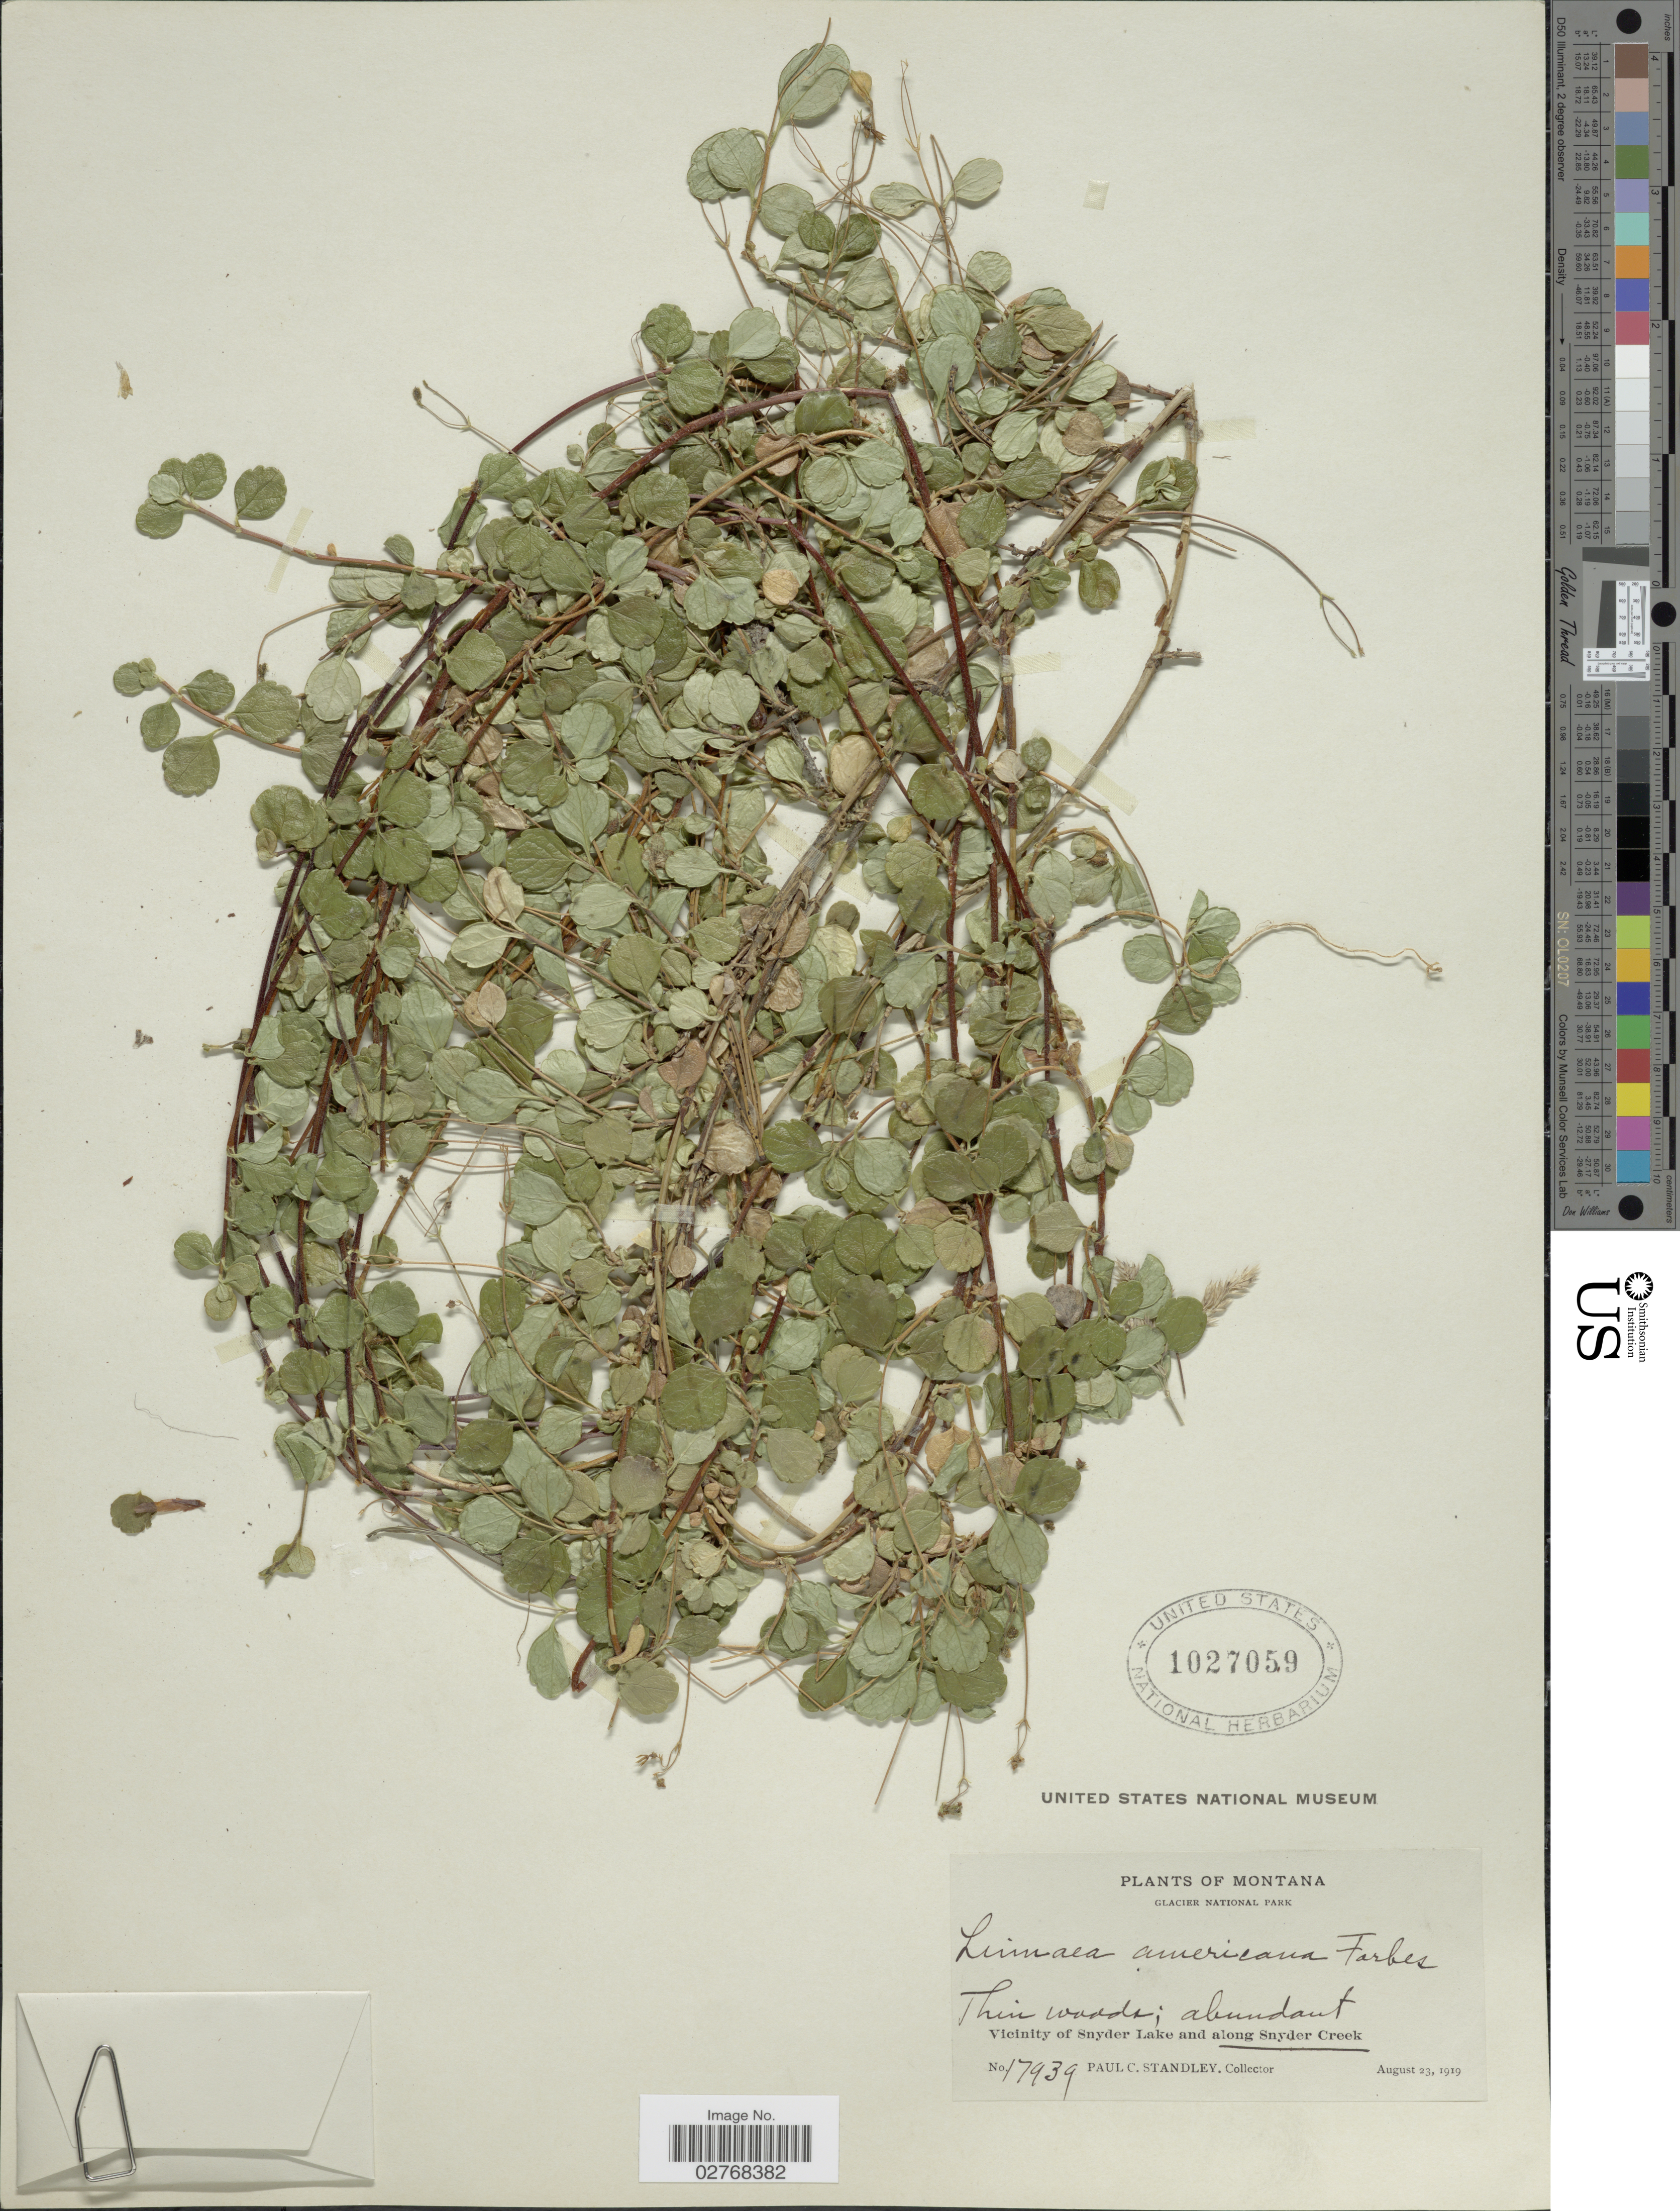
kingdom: Plantae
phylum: Tracheophyta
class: Magnoliopsida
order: Dipsacales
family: Caprifoliaceae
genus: Linnaea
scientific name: Linnaea borealis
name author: L.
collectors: P. C. Standley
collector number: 17939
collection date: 1919-08-23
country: United States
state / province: Montana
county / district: Glacier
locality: Glacier National Park. Along Snyder Creek.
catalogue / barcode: US 1027059